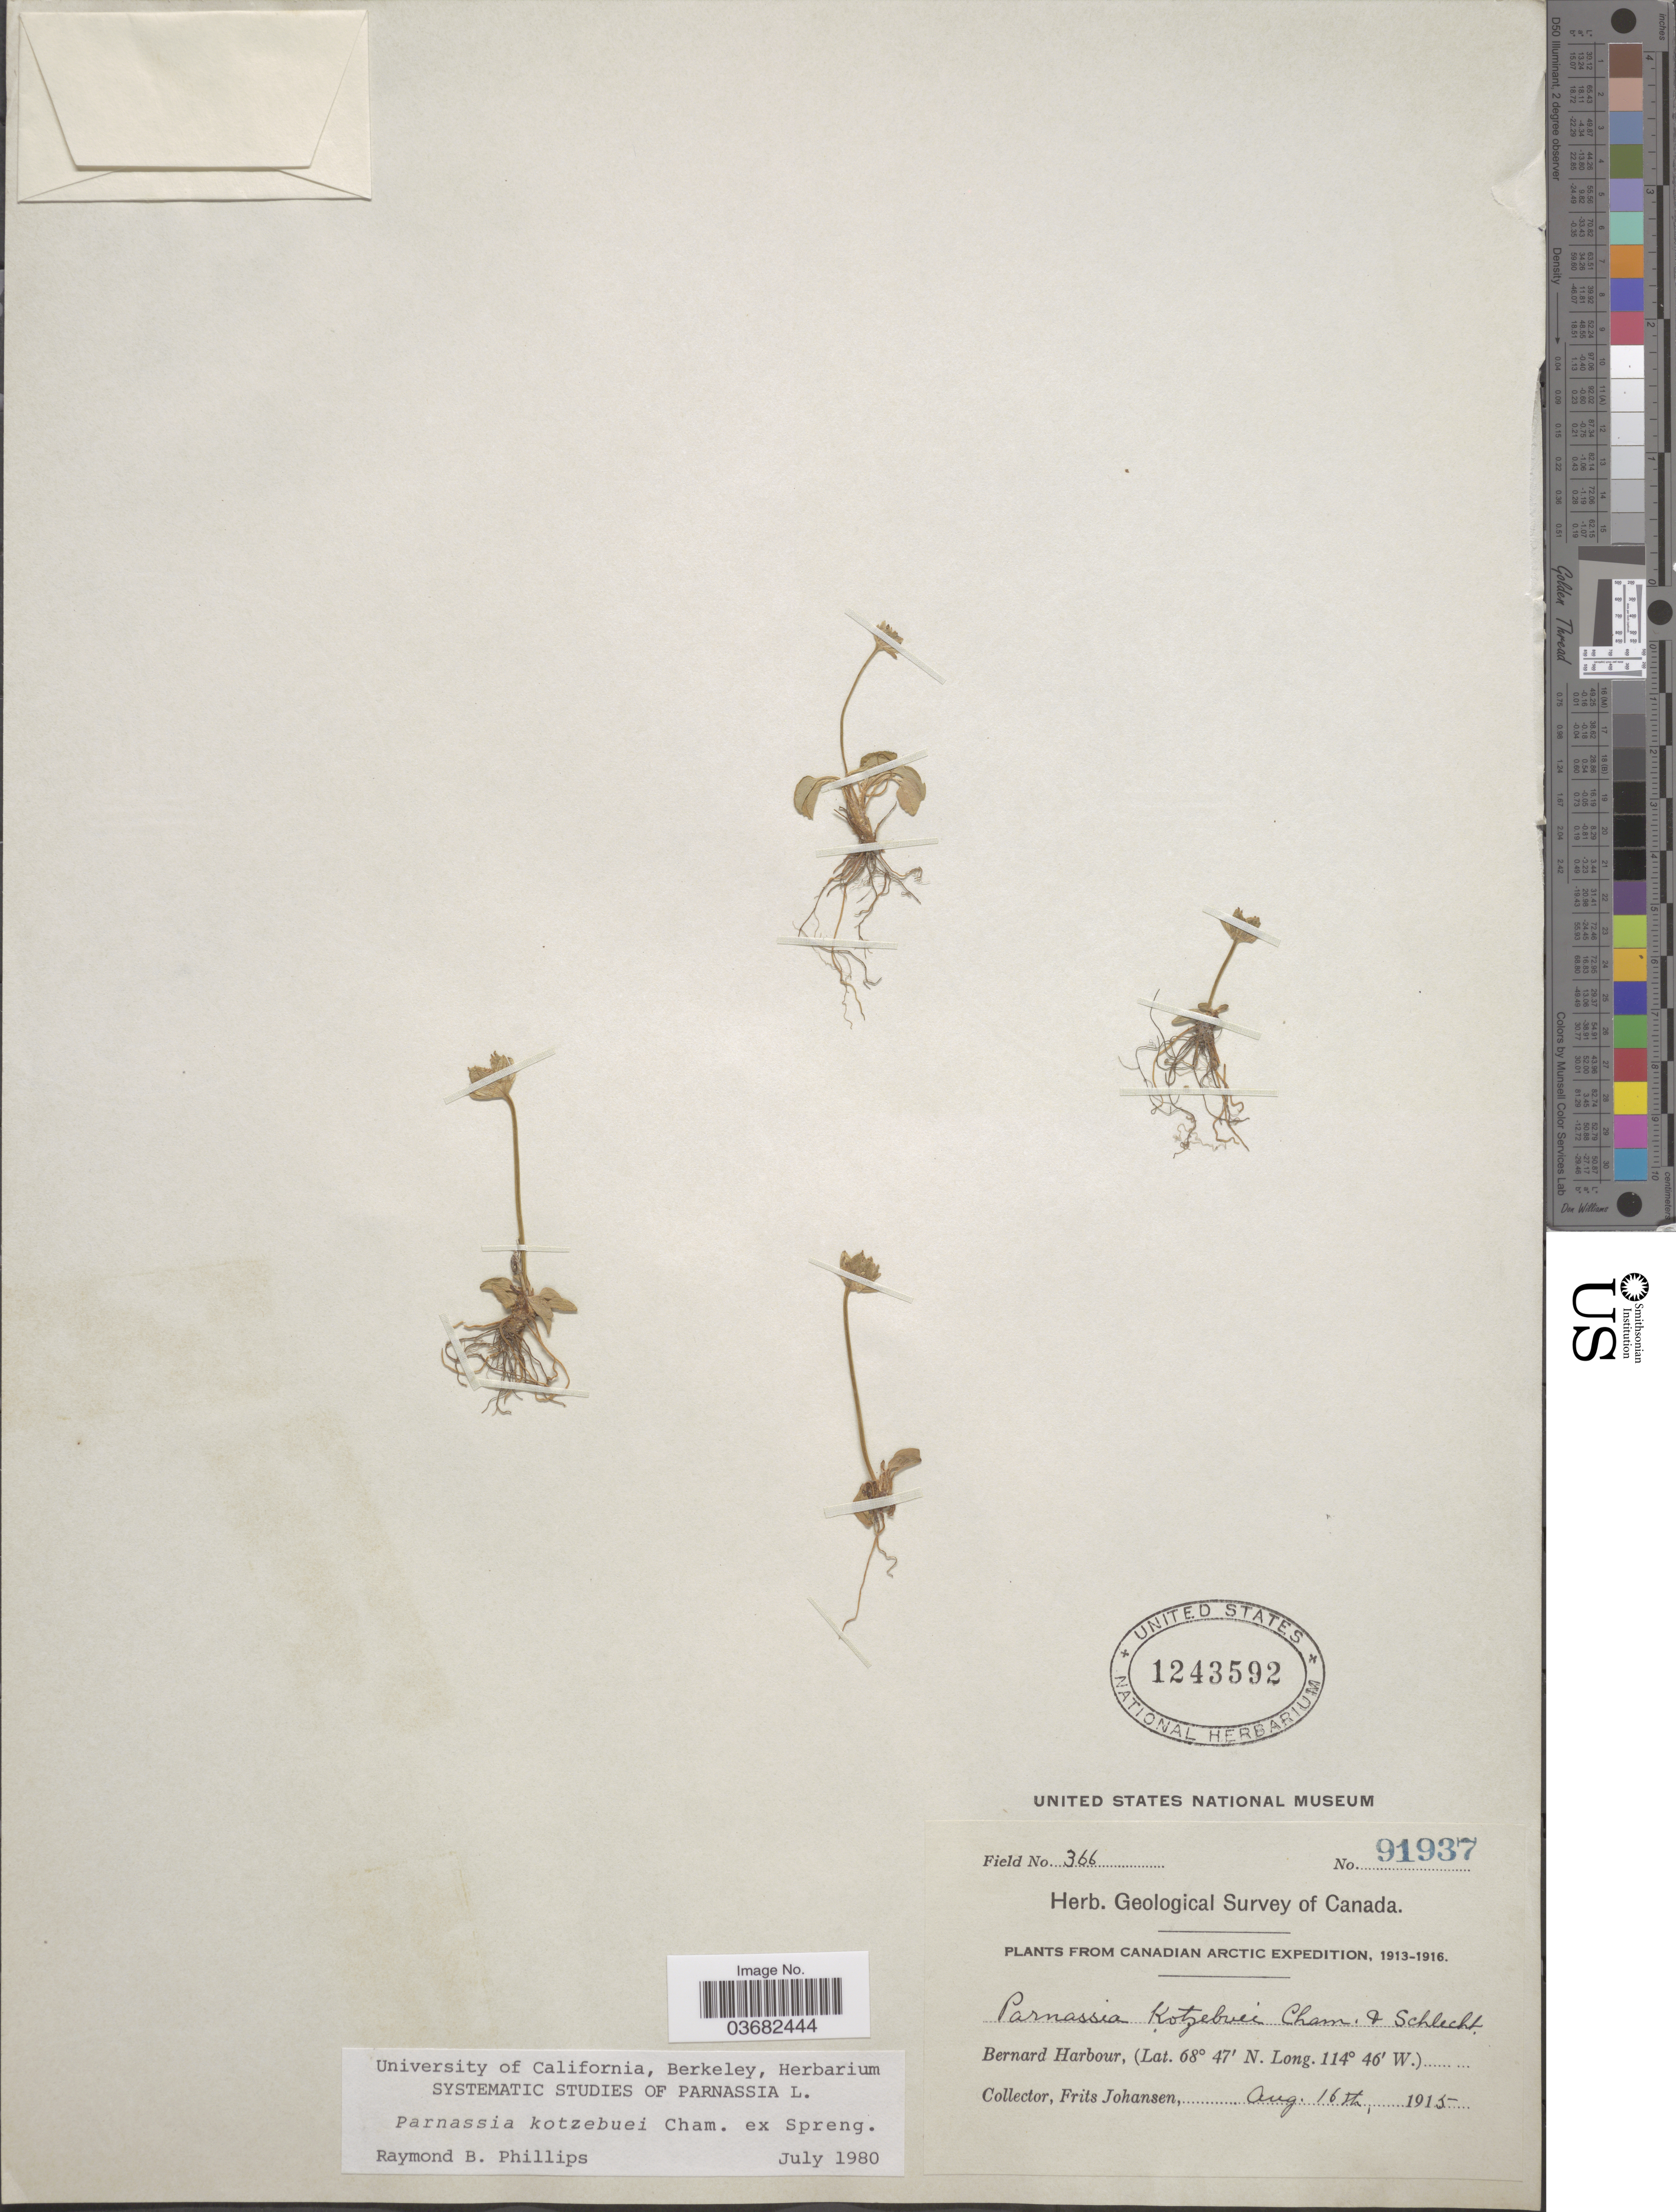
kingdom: Plantae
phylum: Tracheophyta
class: Magnoliopsida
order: Celastrales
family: Parnassiaceae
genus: Parnassia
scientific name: Parnassia kotzebuei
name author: Cham. ex Spreng.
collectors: F. Johansen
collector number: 366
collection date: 1915-08-16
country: Canada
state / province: Nunavut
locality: Geological Survey of Canada. Canadian Arctic Expedition, 1913-1916. Bernard Harbour.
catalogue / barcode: US 1243592